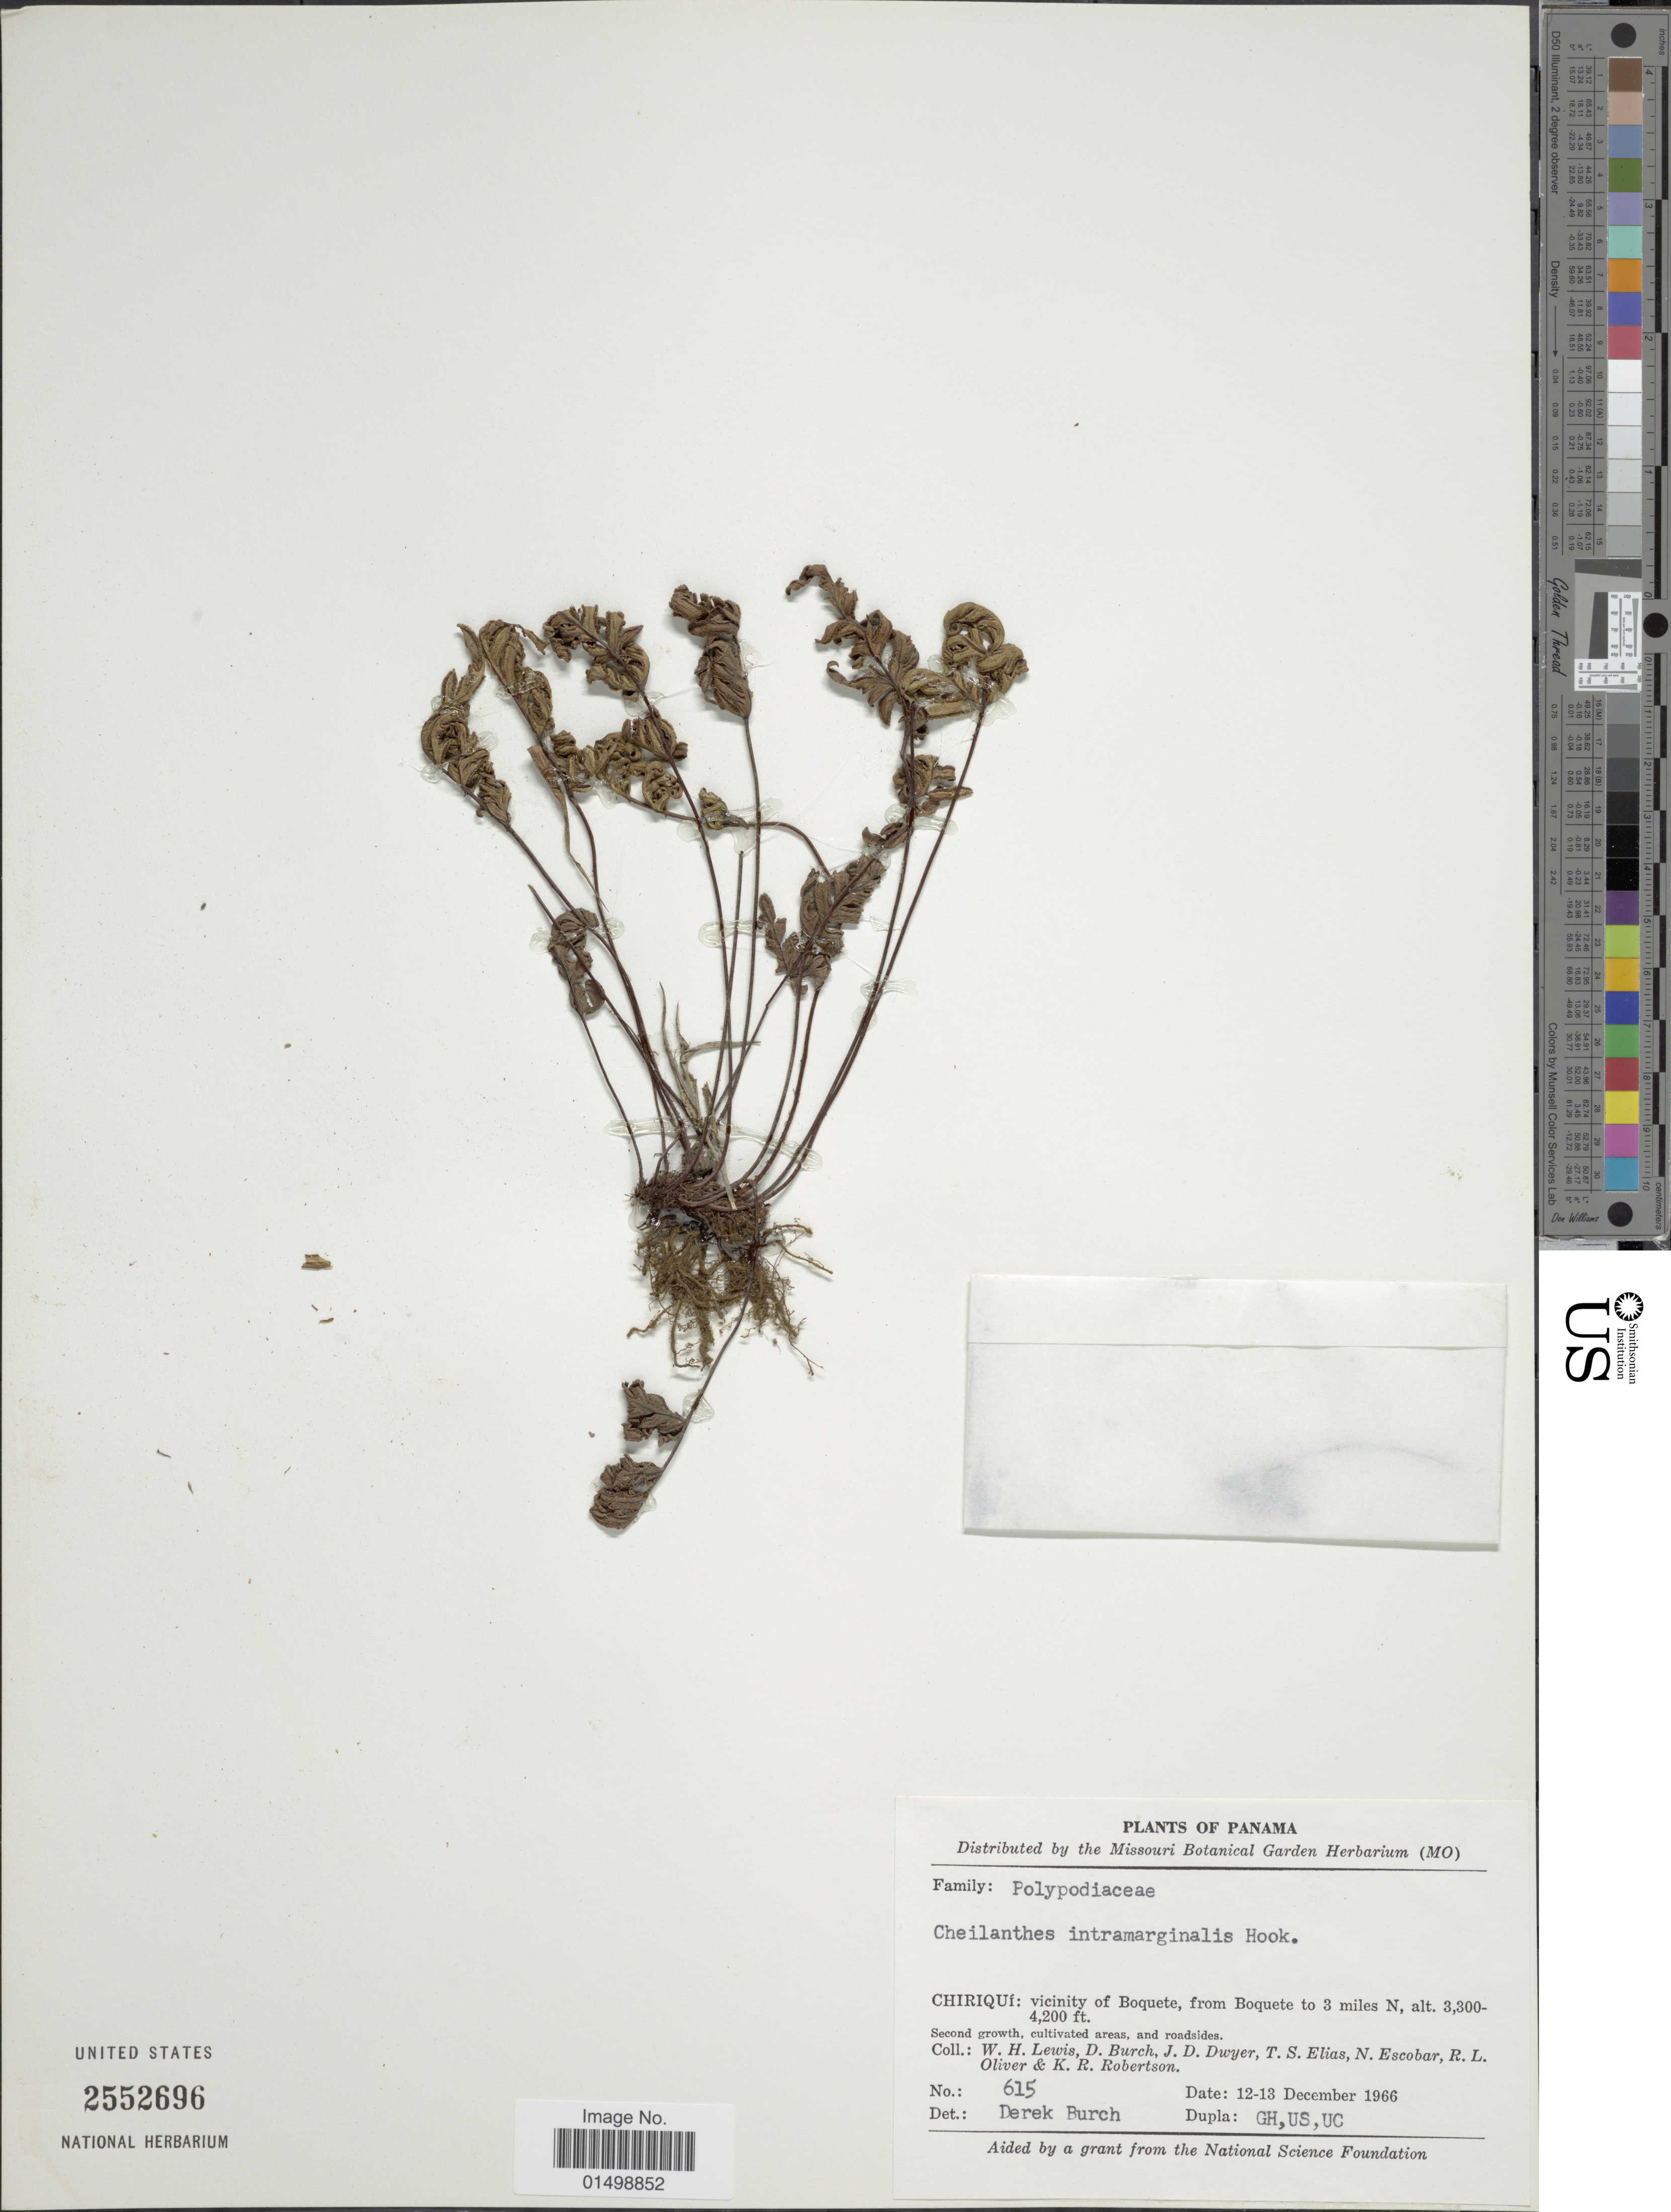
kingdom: Plantae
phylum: Tracheophyta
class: Polypodiopsida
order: Polypodiales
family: Pteridaceae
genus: Cheilanthes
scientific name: Cheilanthes intramarginalis var. intramarginalis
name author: (Kaulf.) Hook.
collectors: W. H. Lewis, D. Burch, J. D. Dwyer, T. S. Elias & et al.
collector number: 615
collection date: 1966-12-12/1966-12-13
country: Panama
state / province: Chiriqui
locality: Vicinity of Boquete, from Boquete to 3 miles N,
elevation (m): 1006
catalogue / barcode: US 2552696